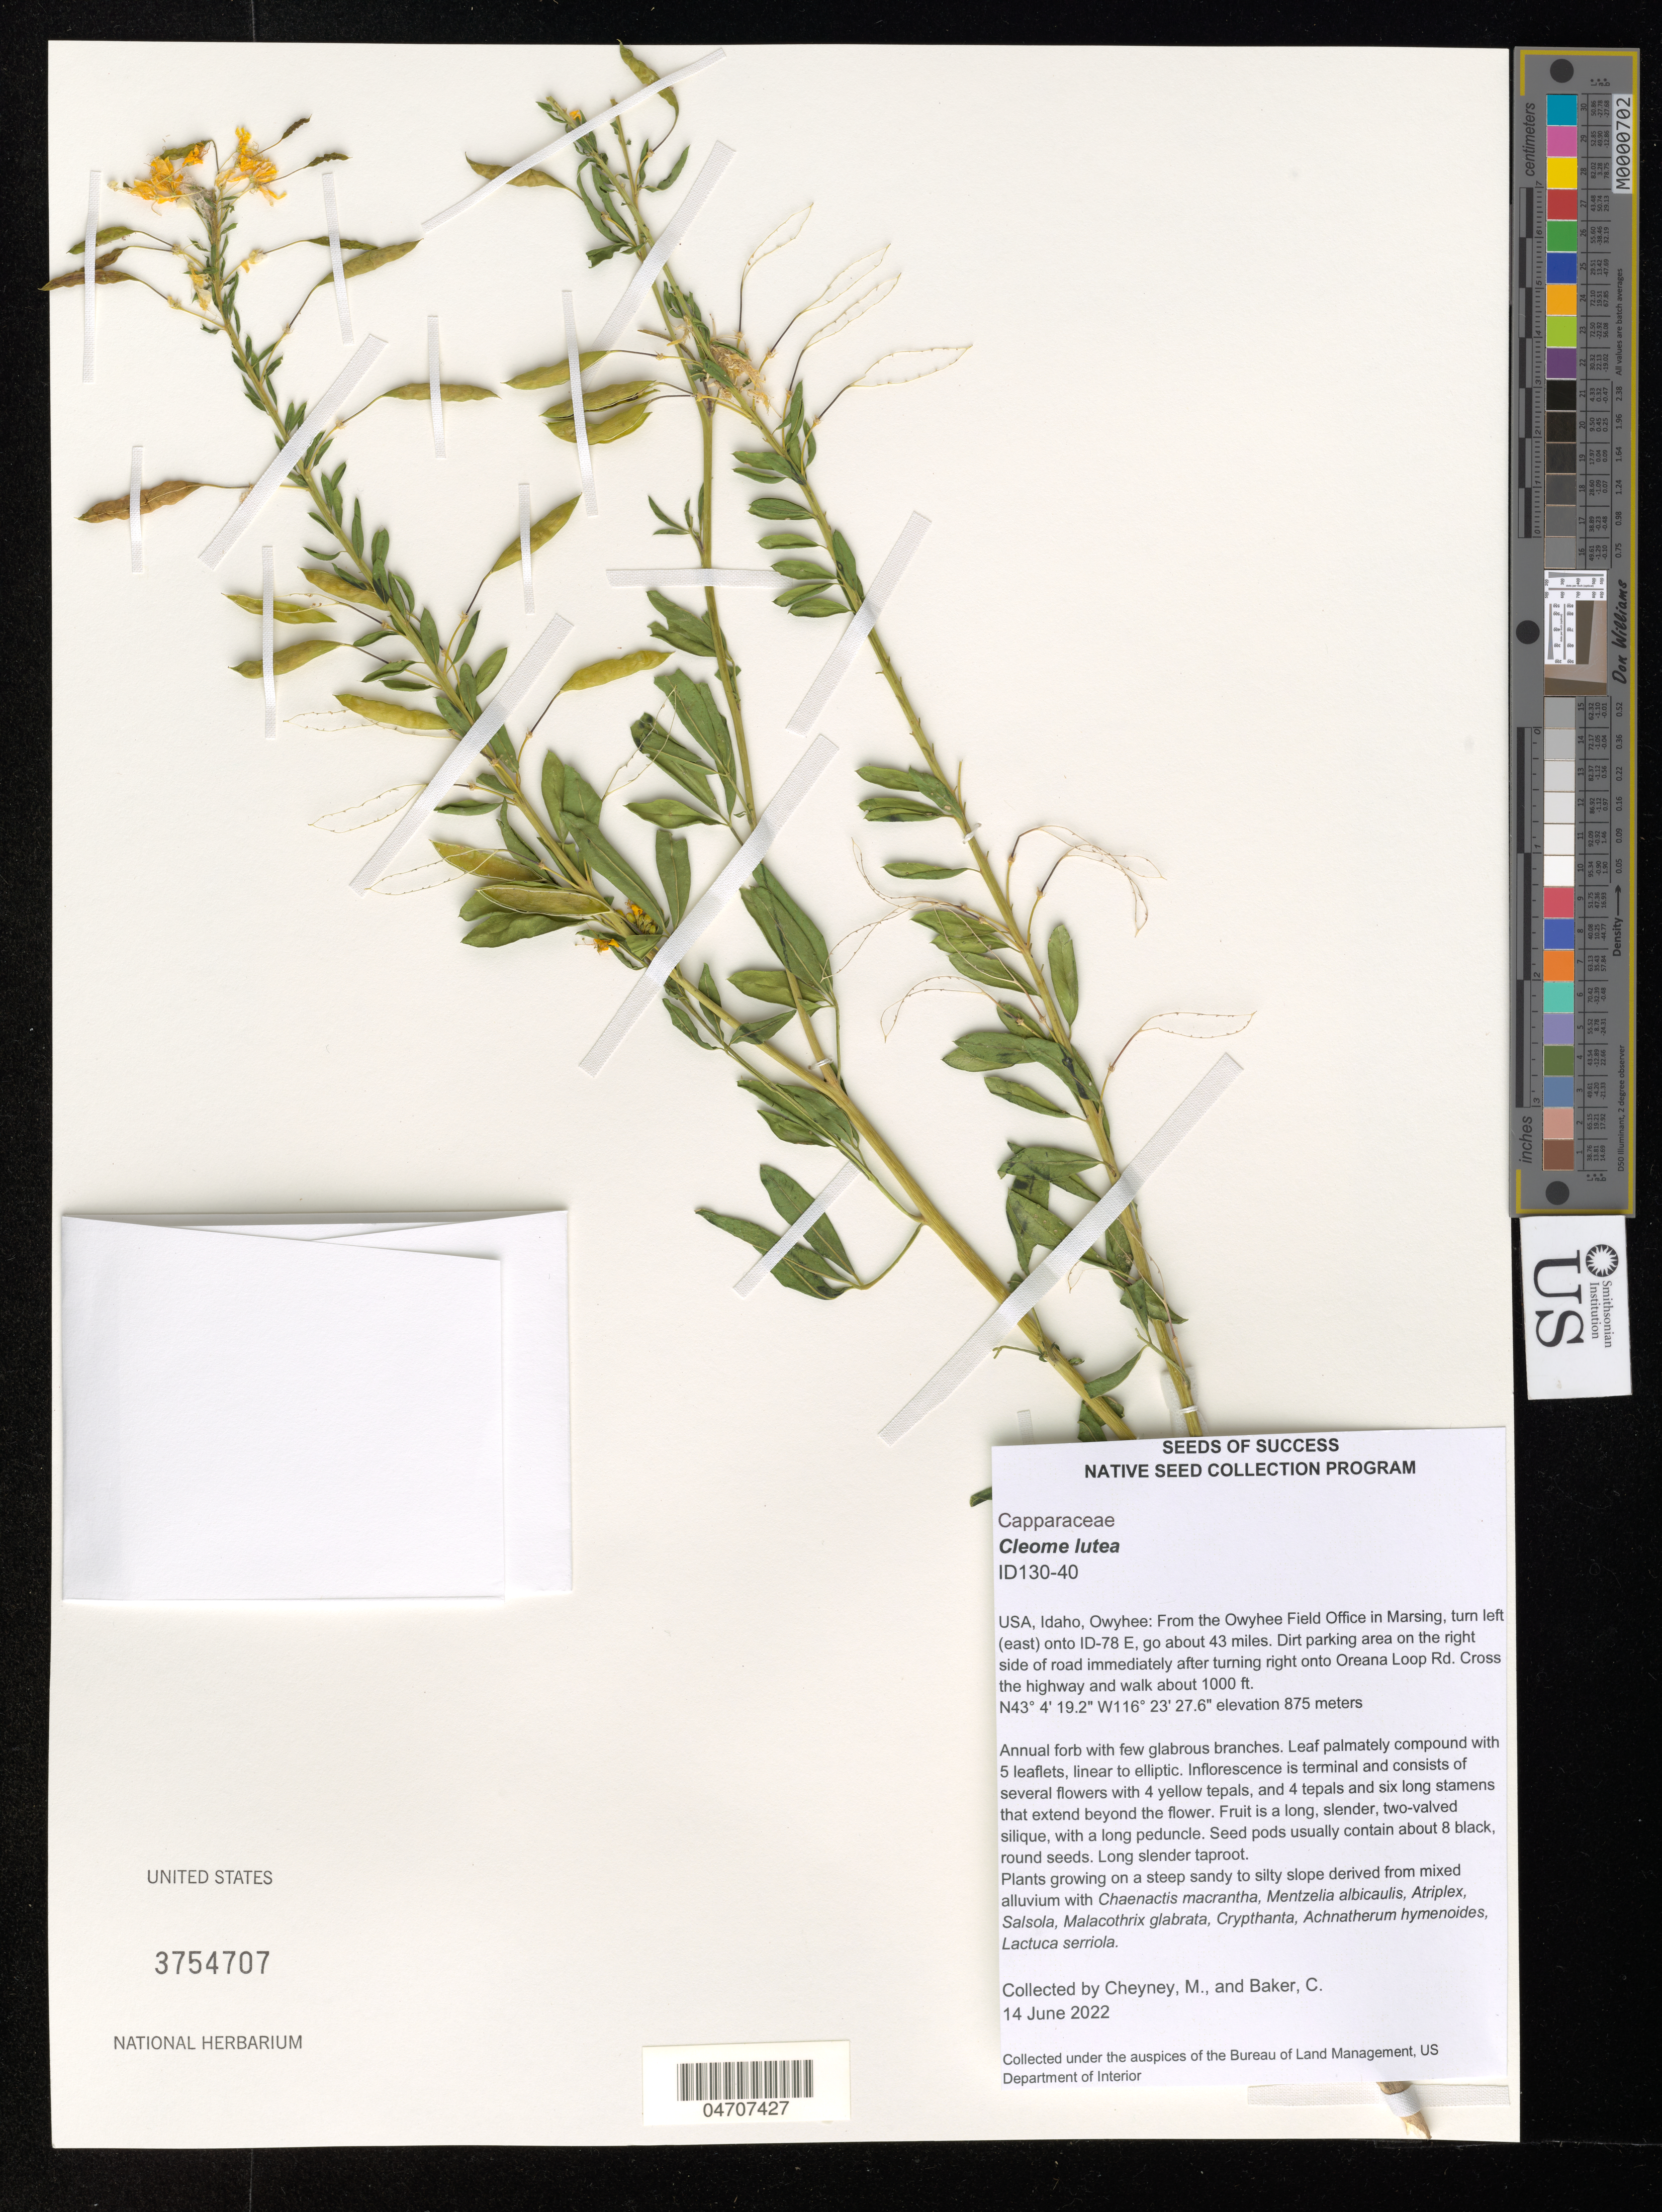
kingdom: Plantae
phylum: Tracheophyta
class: Magnoliopsida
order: Brassicales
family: Cleomaceae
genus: Cleomella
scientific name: Cleomella lutea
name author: (Hook.) Roalson & J.C. Hall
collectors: M. Cheyney & C. Baker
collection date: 2022-06-14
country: United States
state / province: Idaho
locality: Owyhee: From the Owyhee Field Office in Marsing, turn left (east) onto ID-78 E, go about 43 miles. Dirt parking area on the right side of road immediately after turning right onto Oreana Loop Rd. Cross the highway and walk about 1000 ft.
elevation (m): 875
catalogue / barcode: US 3754707